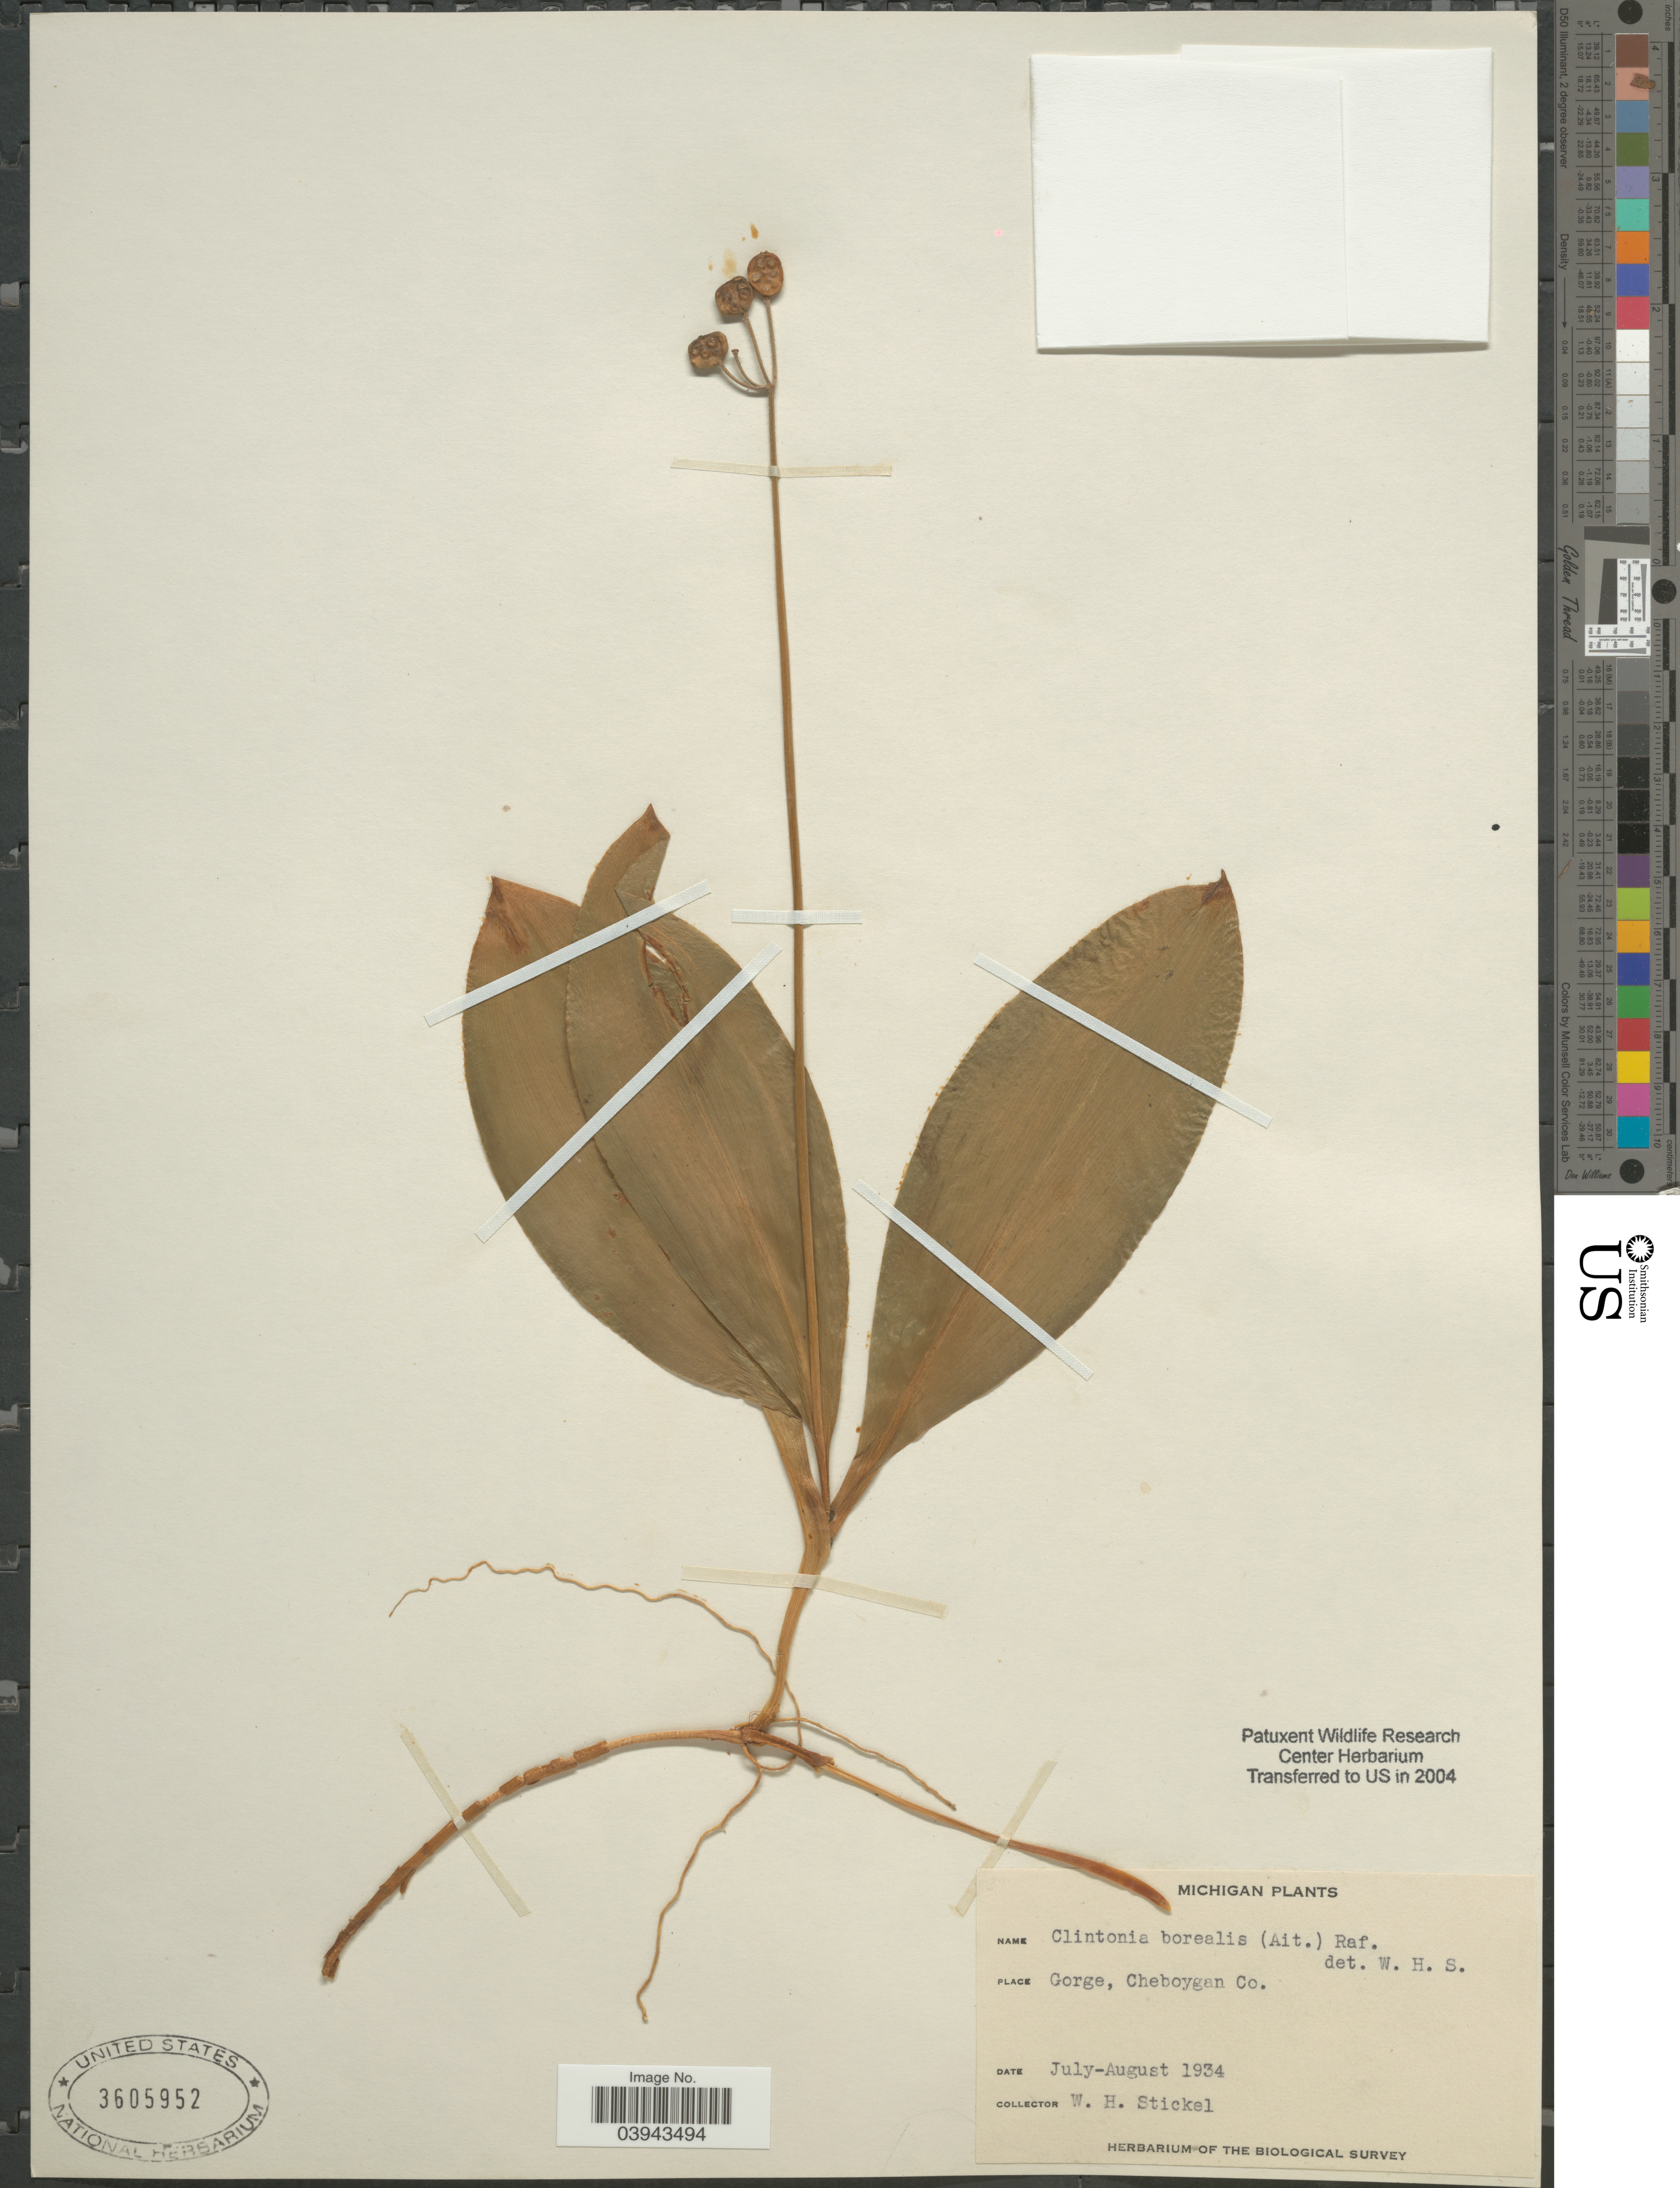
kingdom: Plantae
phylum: Tracheophyta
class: Liliopsida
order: Liliales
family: Liliaceae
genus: Clintonia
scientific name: Clintonia borealis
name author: (Aiton) Raf.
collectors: W. Stickel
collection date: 1934-07/1934-08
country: United States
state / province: Michigan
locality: Gorge, Cheboygan Co.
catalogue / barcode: US 3605952